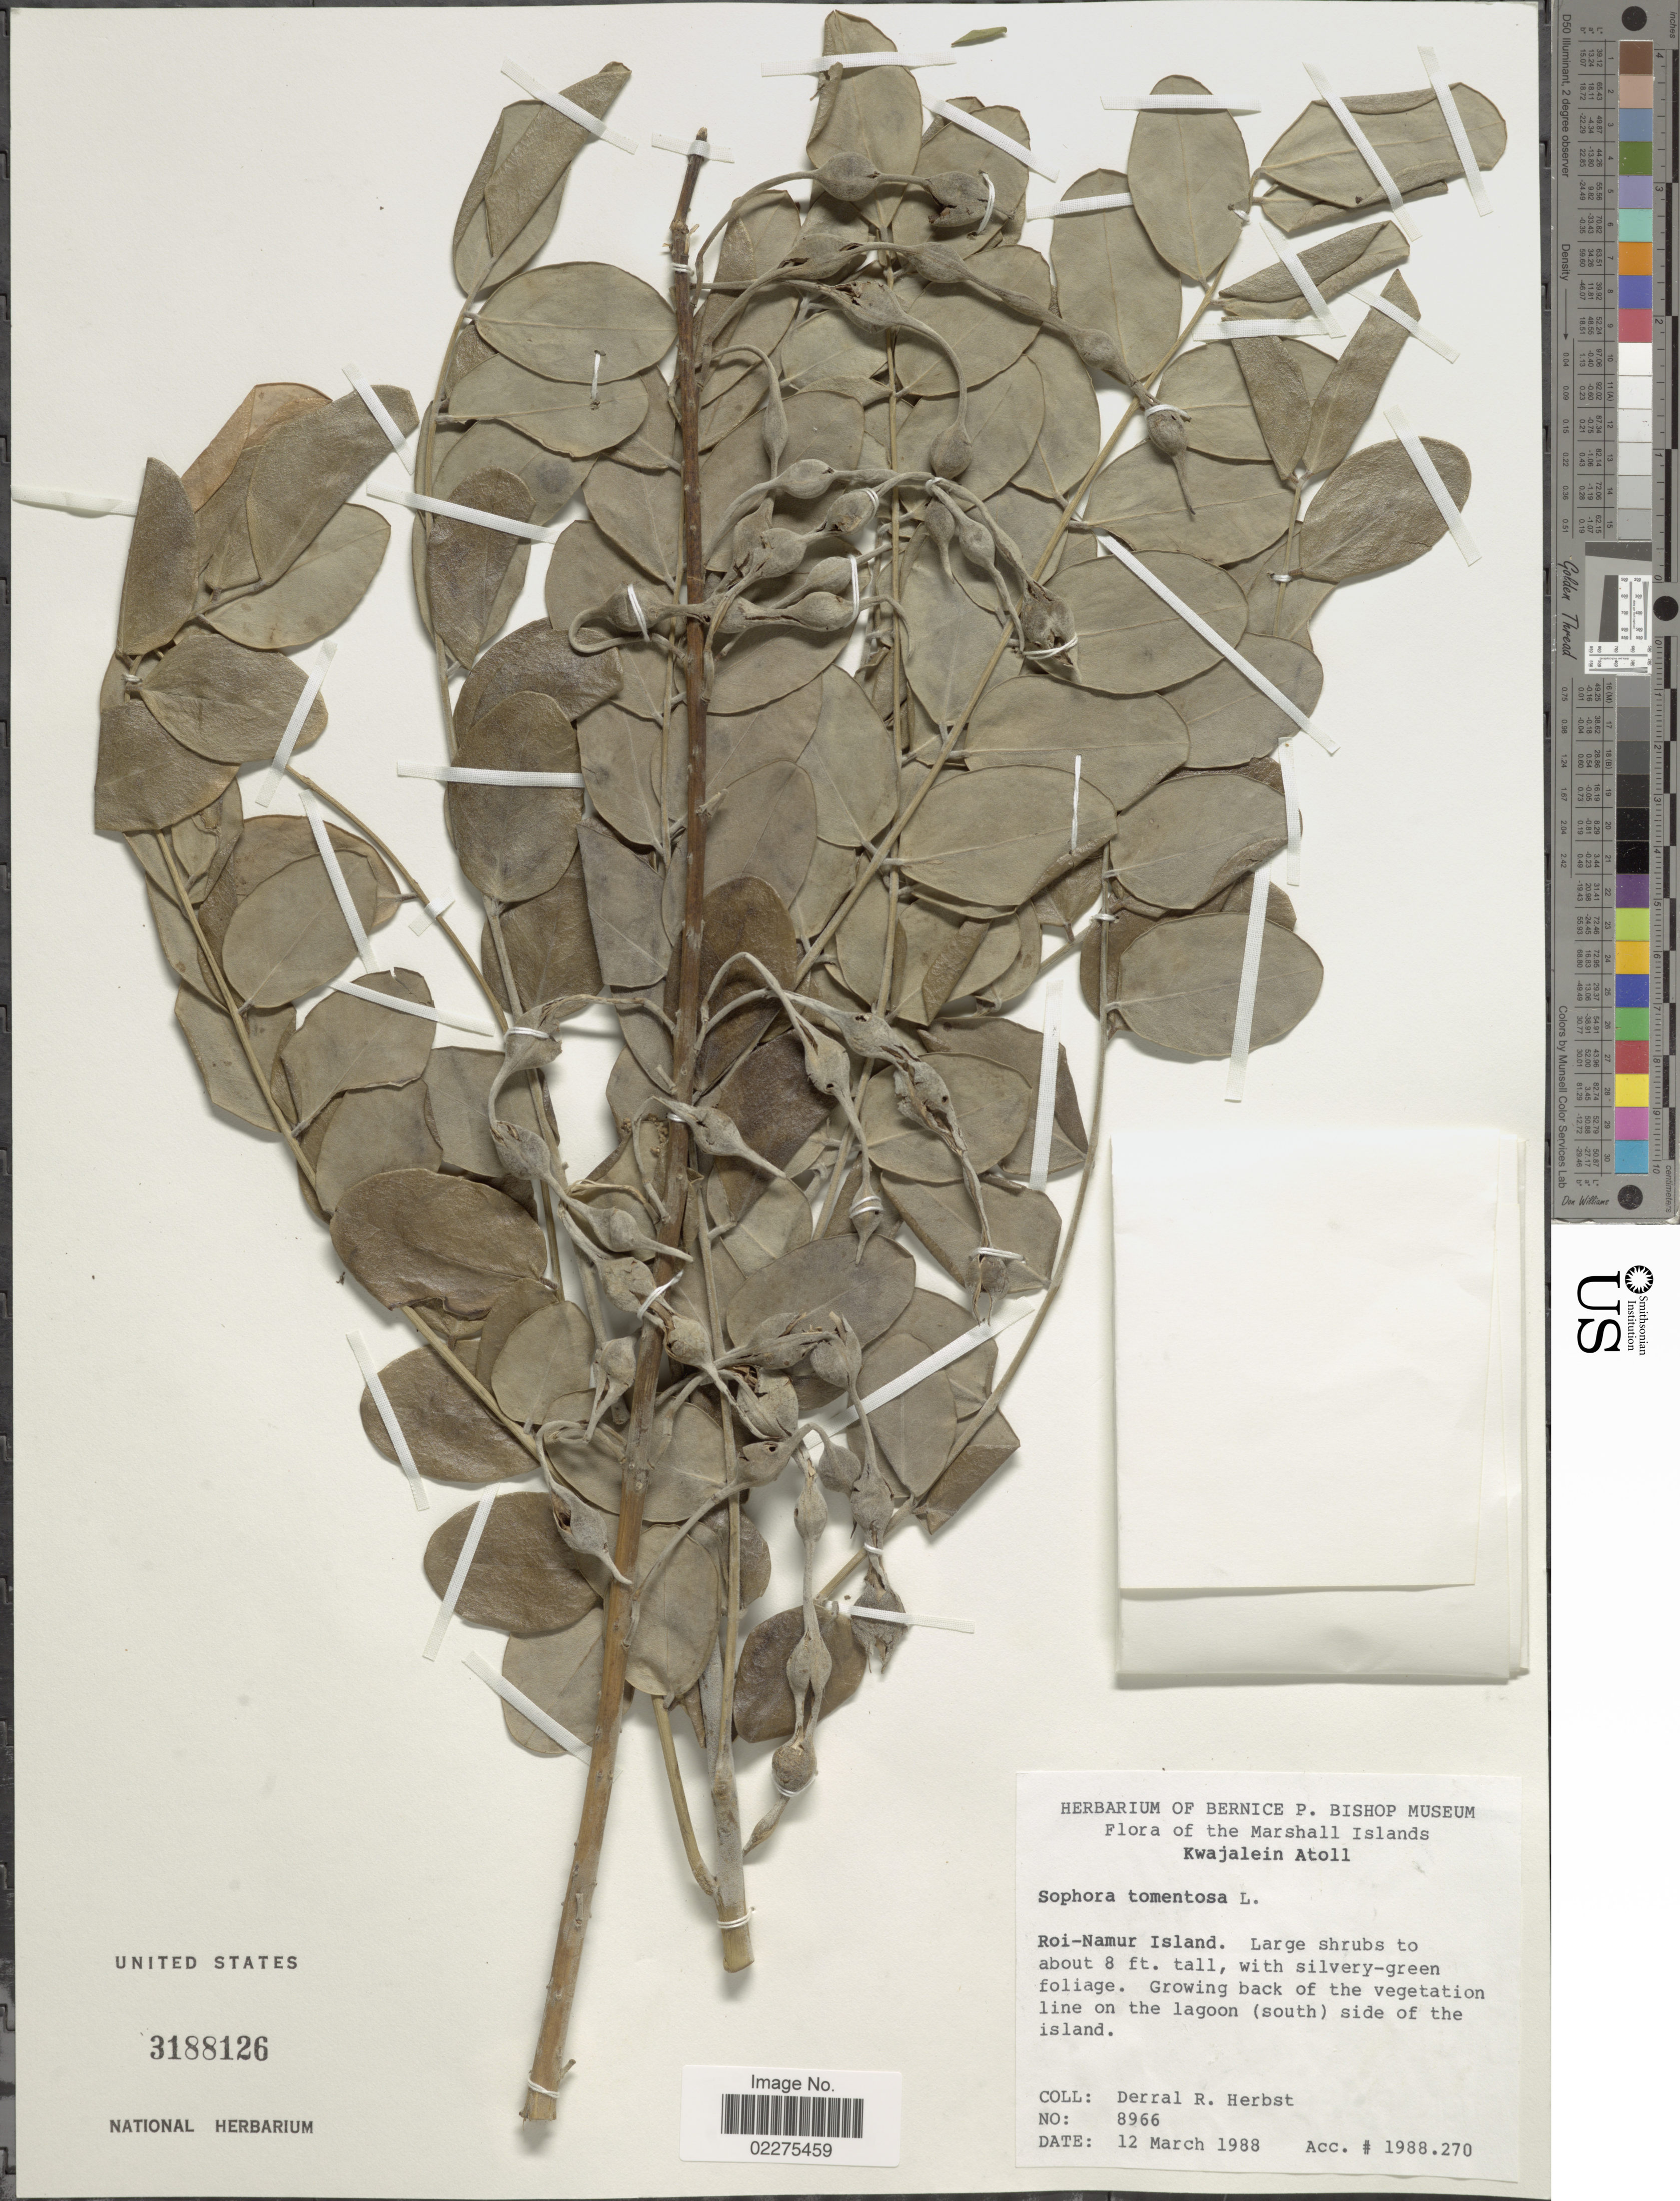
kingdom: Plantae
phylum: Tracheophyta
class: Magnoliopsida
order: Fabales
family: Fabaceae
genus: Sophora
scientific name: Sophora tomentosa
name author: L.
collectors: D. R. Herbst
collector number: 8966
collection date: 1988-03-12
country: Marshall Islands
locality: Kwajalein Atoll. Roi-Namur Island. on the lagoon (south) side of the island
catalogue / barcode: US 3188126